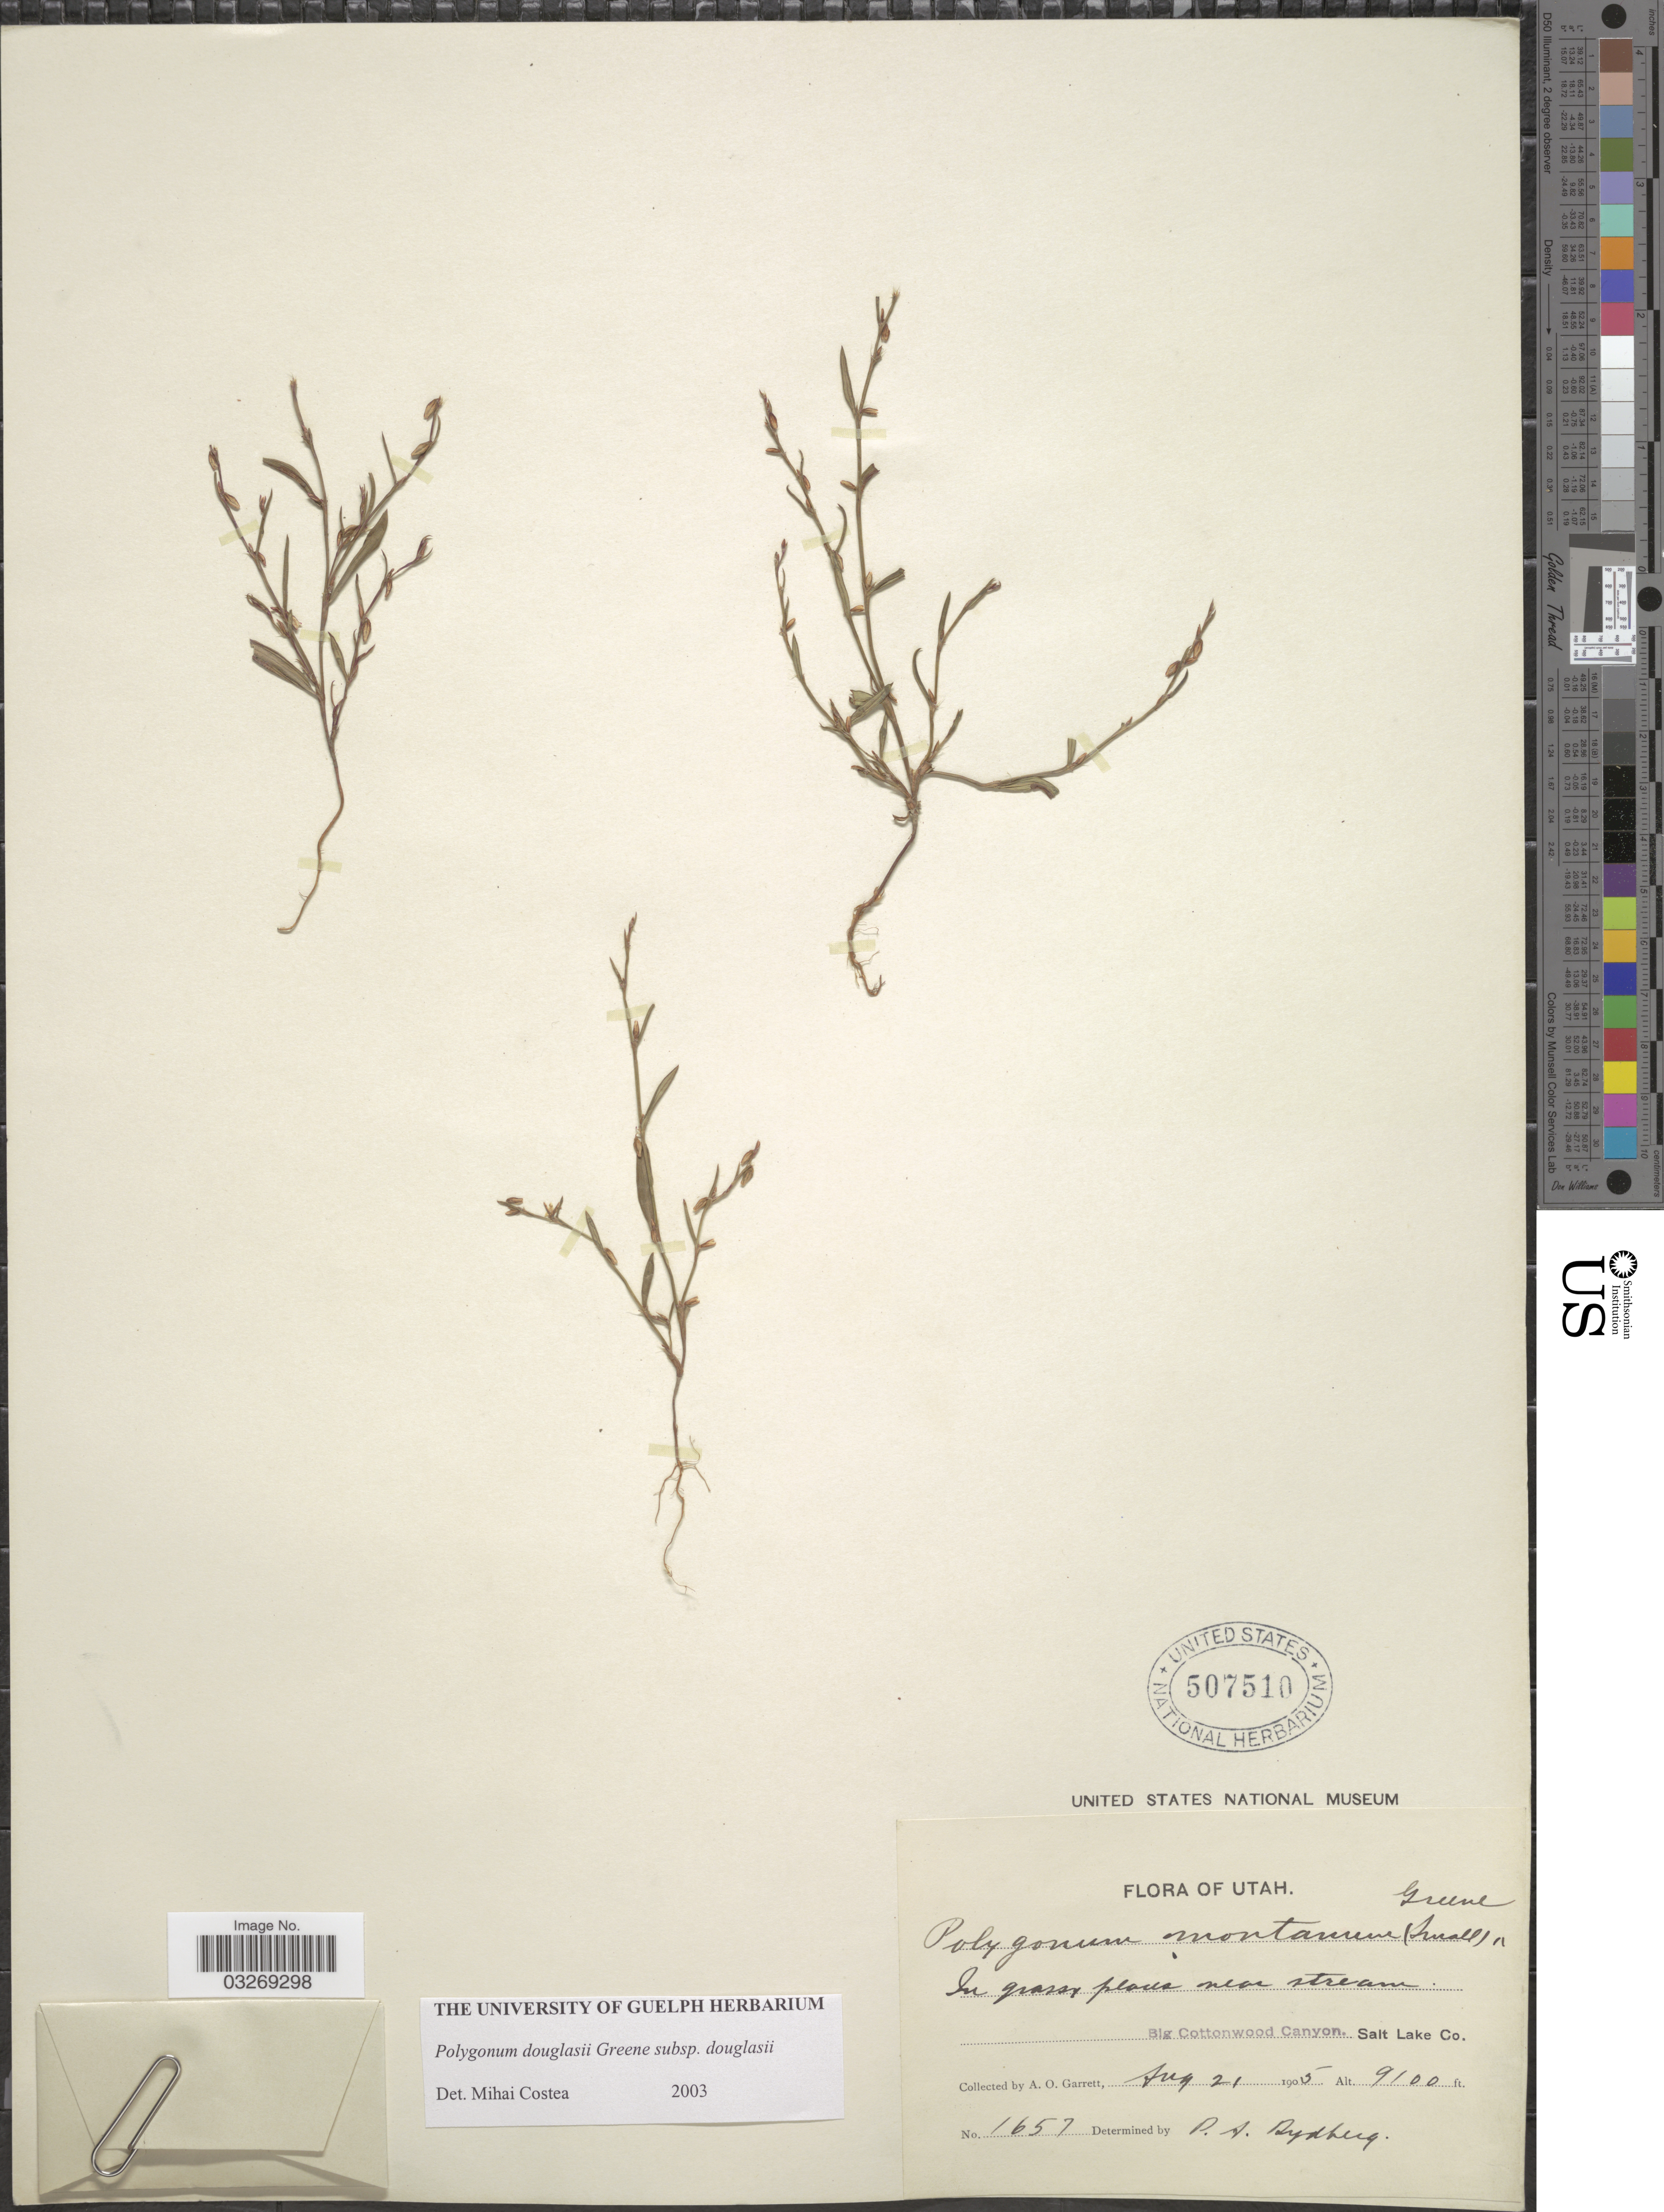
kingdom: Plantae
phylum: Tracheophyta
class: Magnoliopsida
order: Caryophyllales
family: Polygonaceae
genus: Polygonum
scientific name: Polygonum douglasii subsp. douglasii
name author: Greene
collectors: A. O. Garrett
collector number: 1657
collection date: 1905-08-21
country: United States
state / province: Utah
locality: Big Cottonwood Canyon. Salt Lake Co.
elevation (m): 2774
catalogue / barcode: US 507510